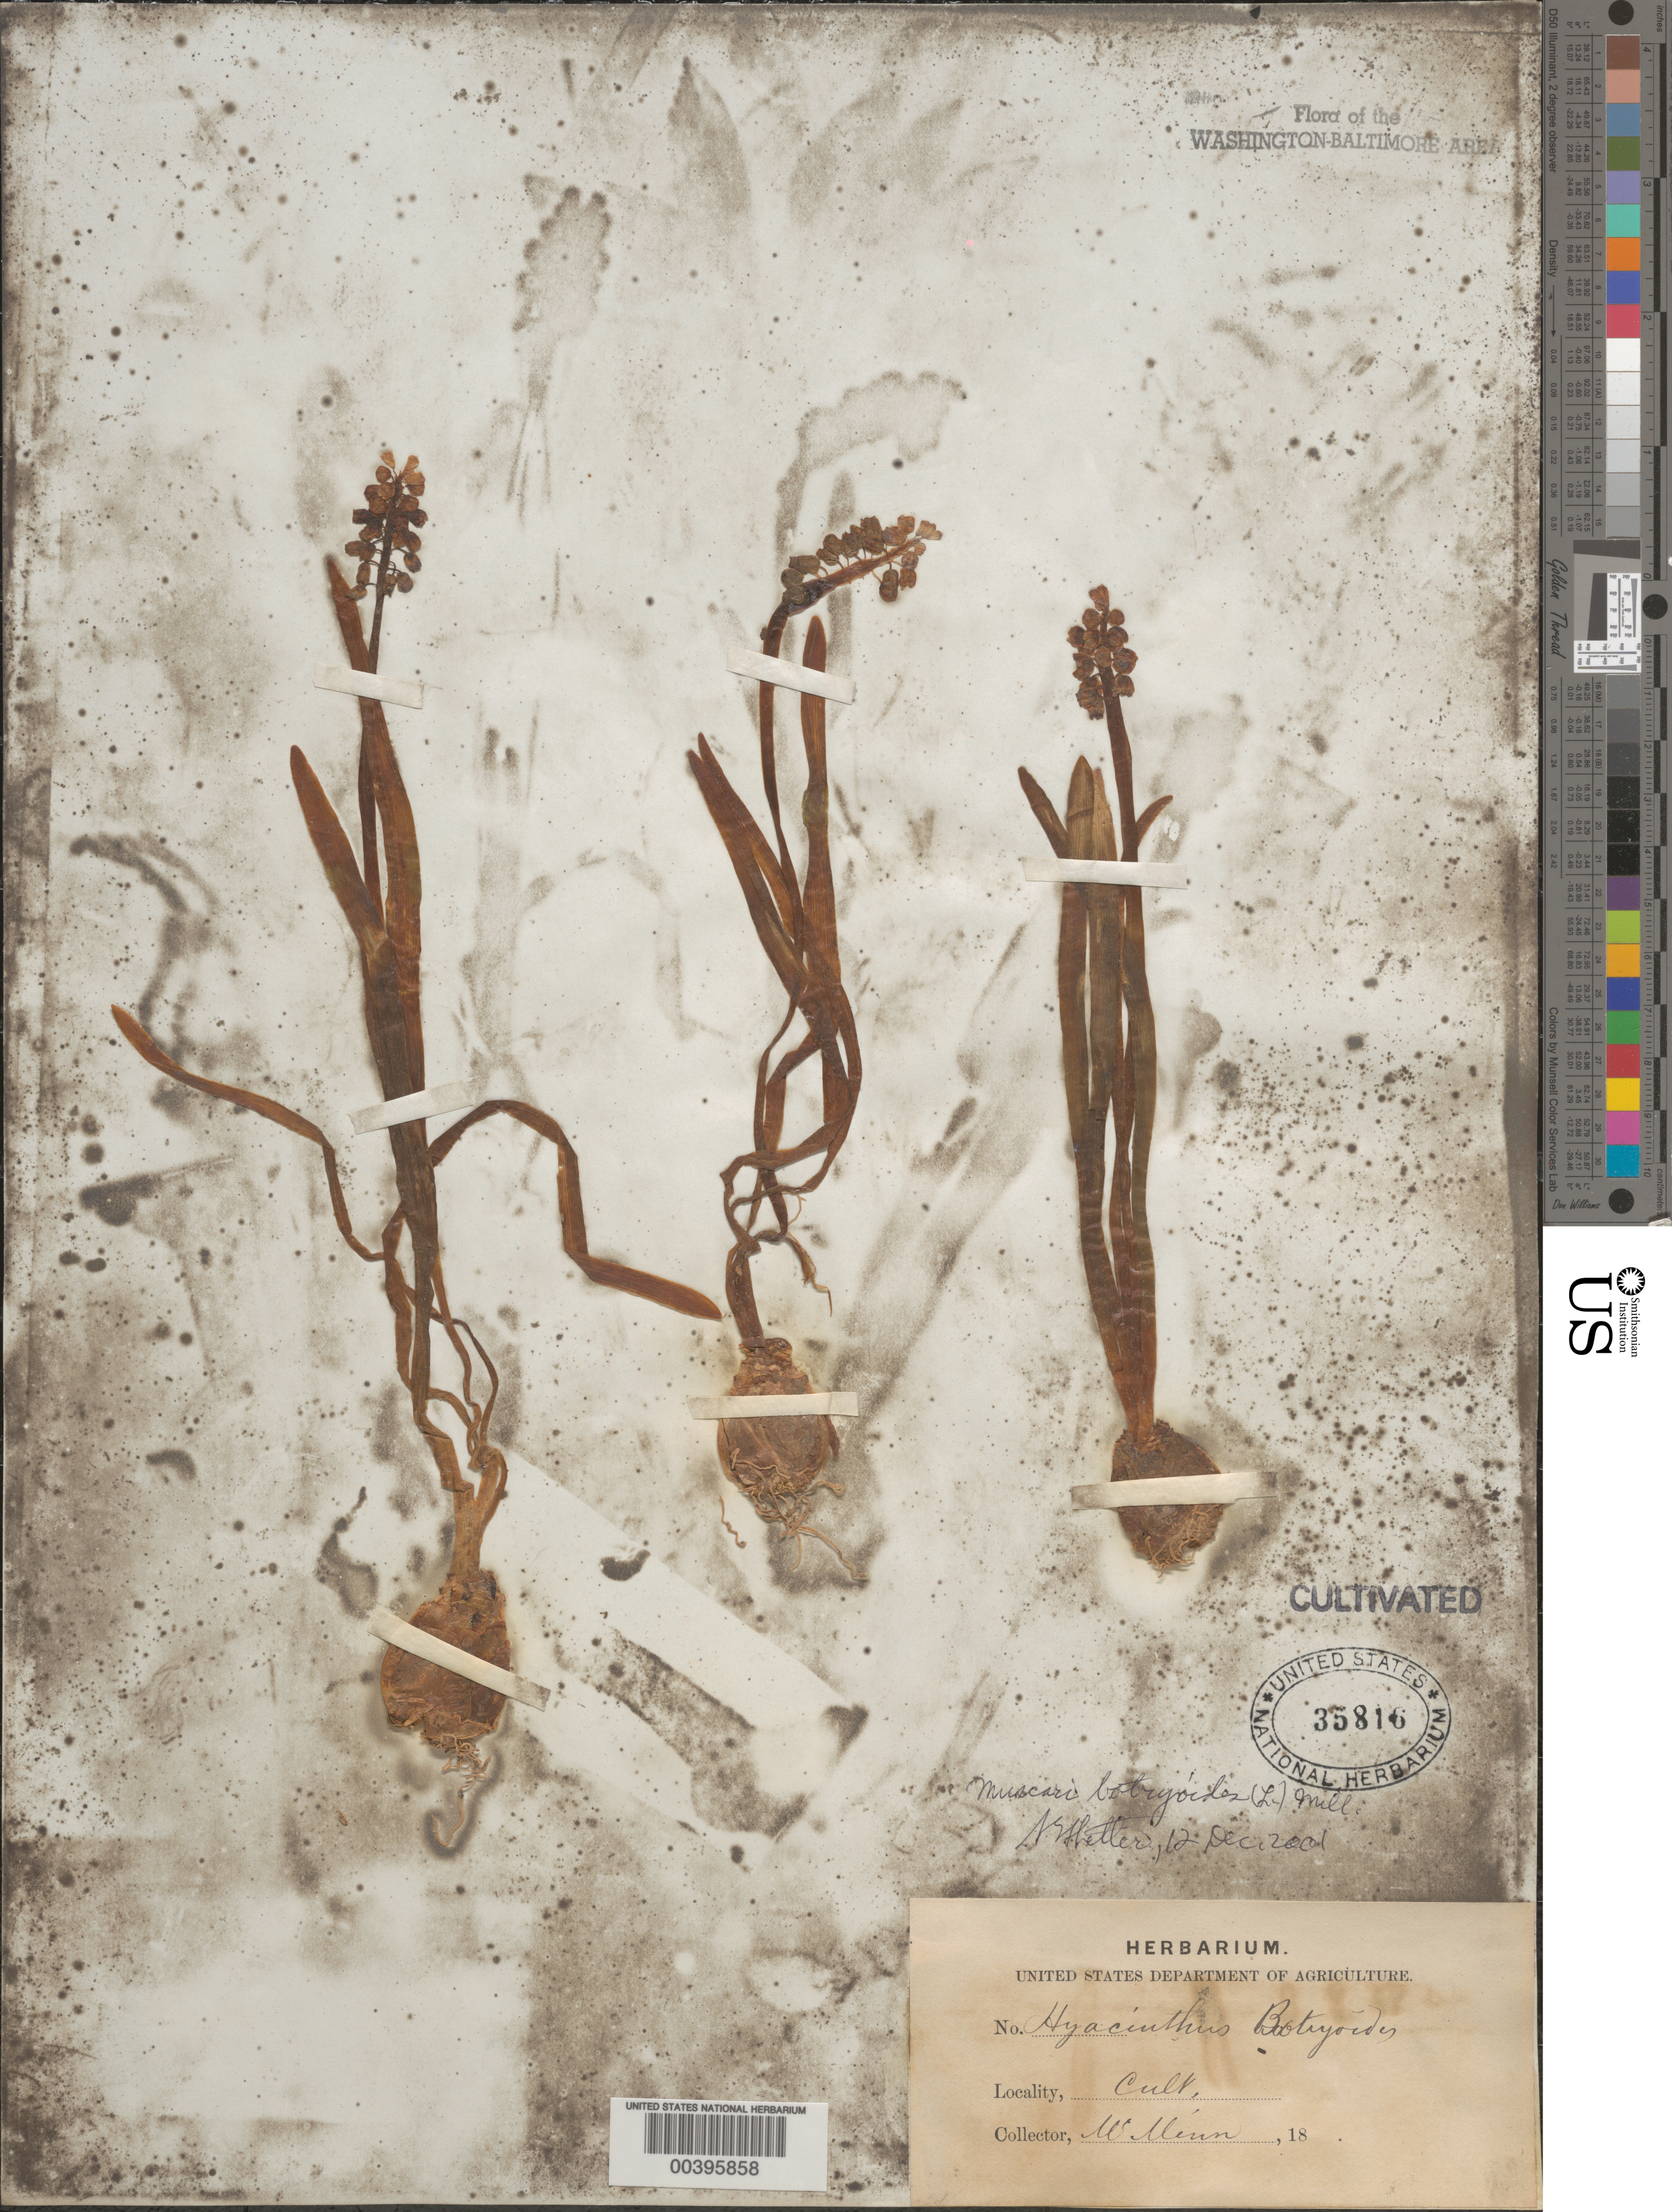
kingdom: Plantae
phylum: Tracheophyta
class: Liliopsida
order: Asparagales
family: Asparagaceae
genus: Muscari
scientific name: Muscari botryoides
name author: (L.) Mill.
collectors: H. E. McMinn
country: United States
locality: Cultivated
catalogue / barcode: US 35816